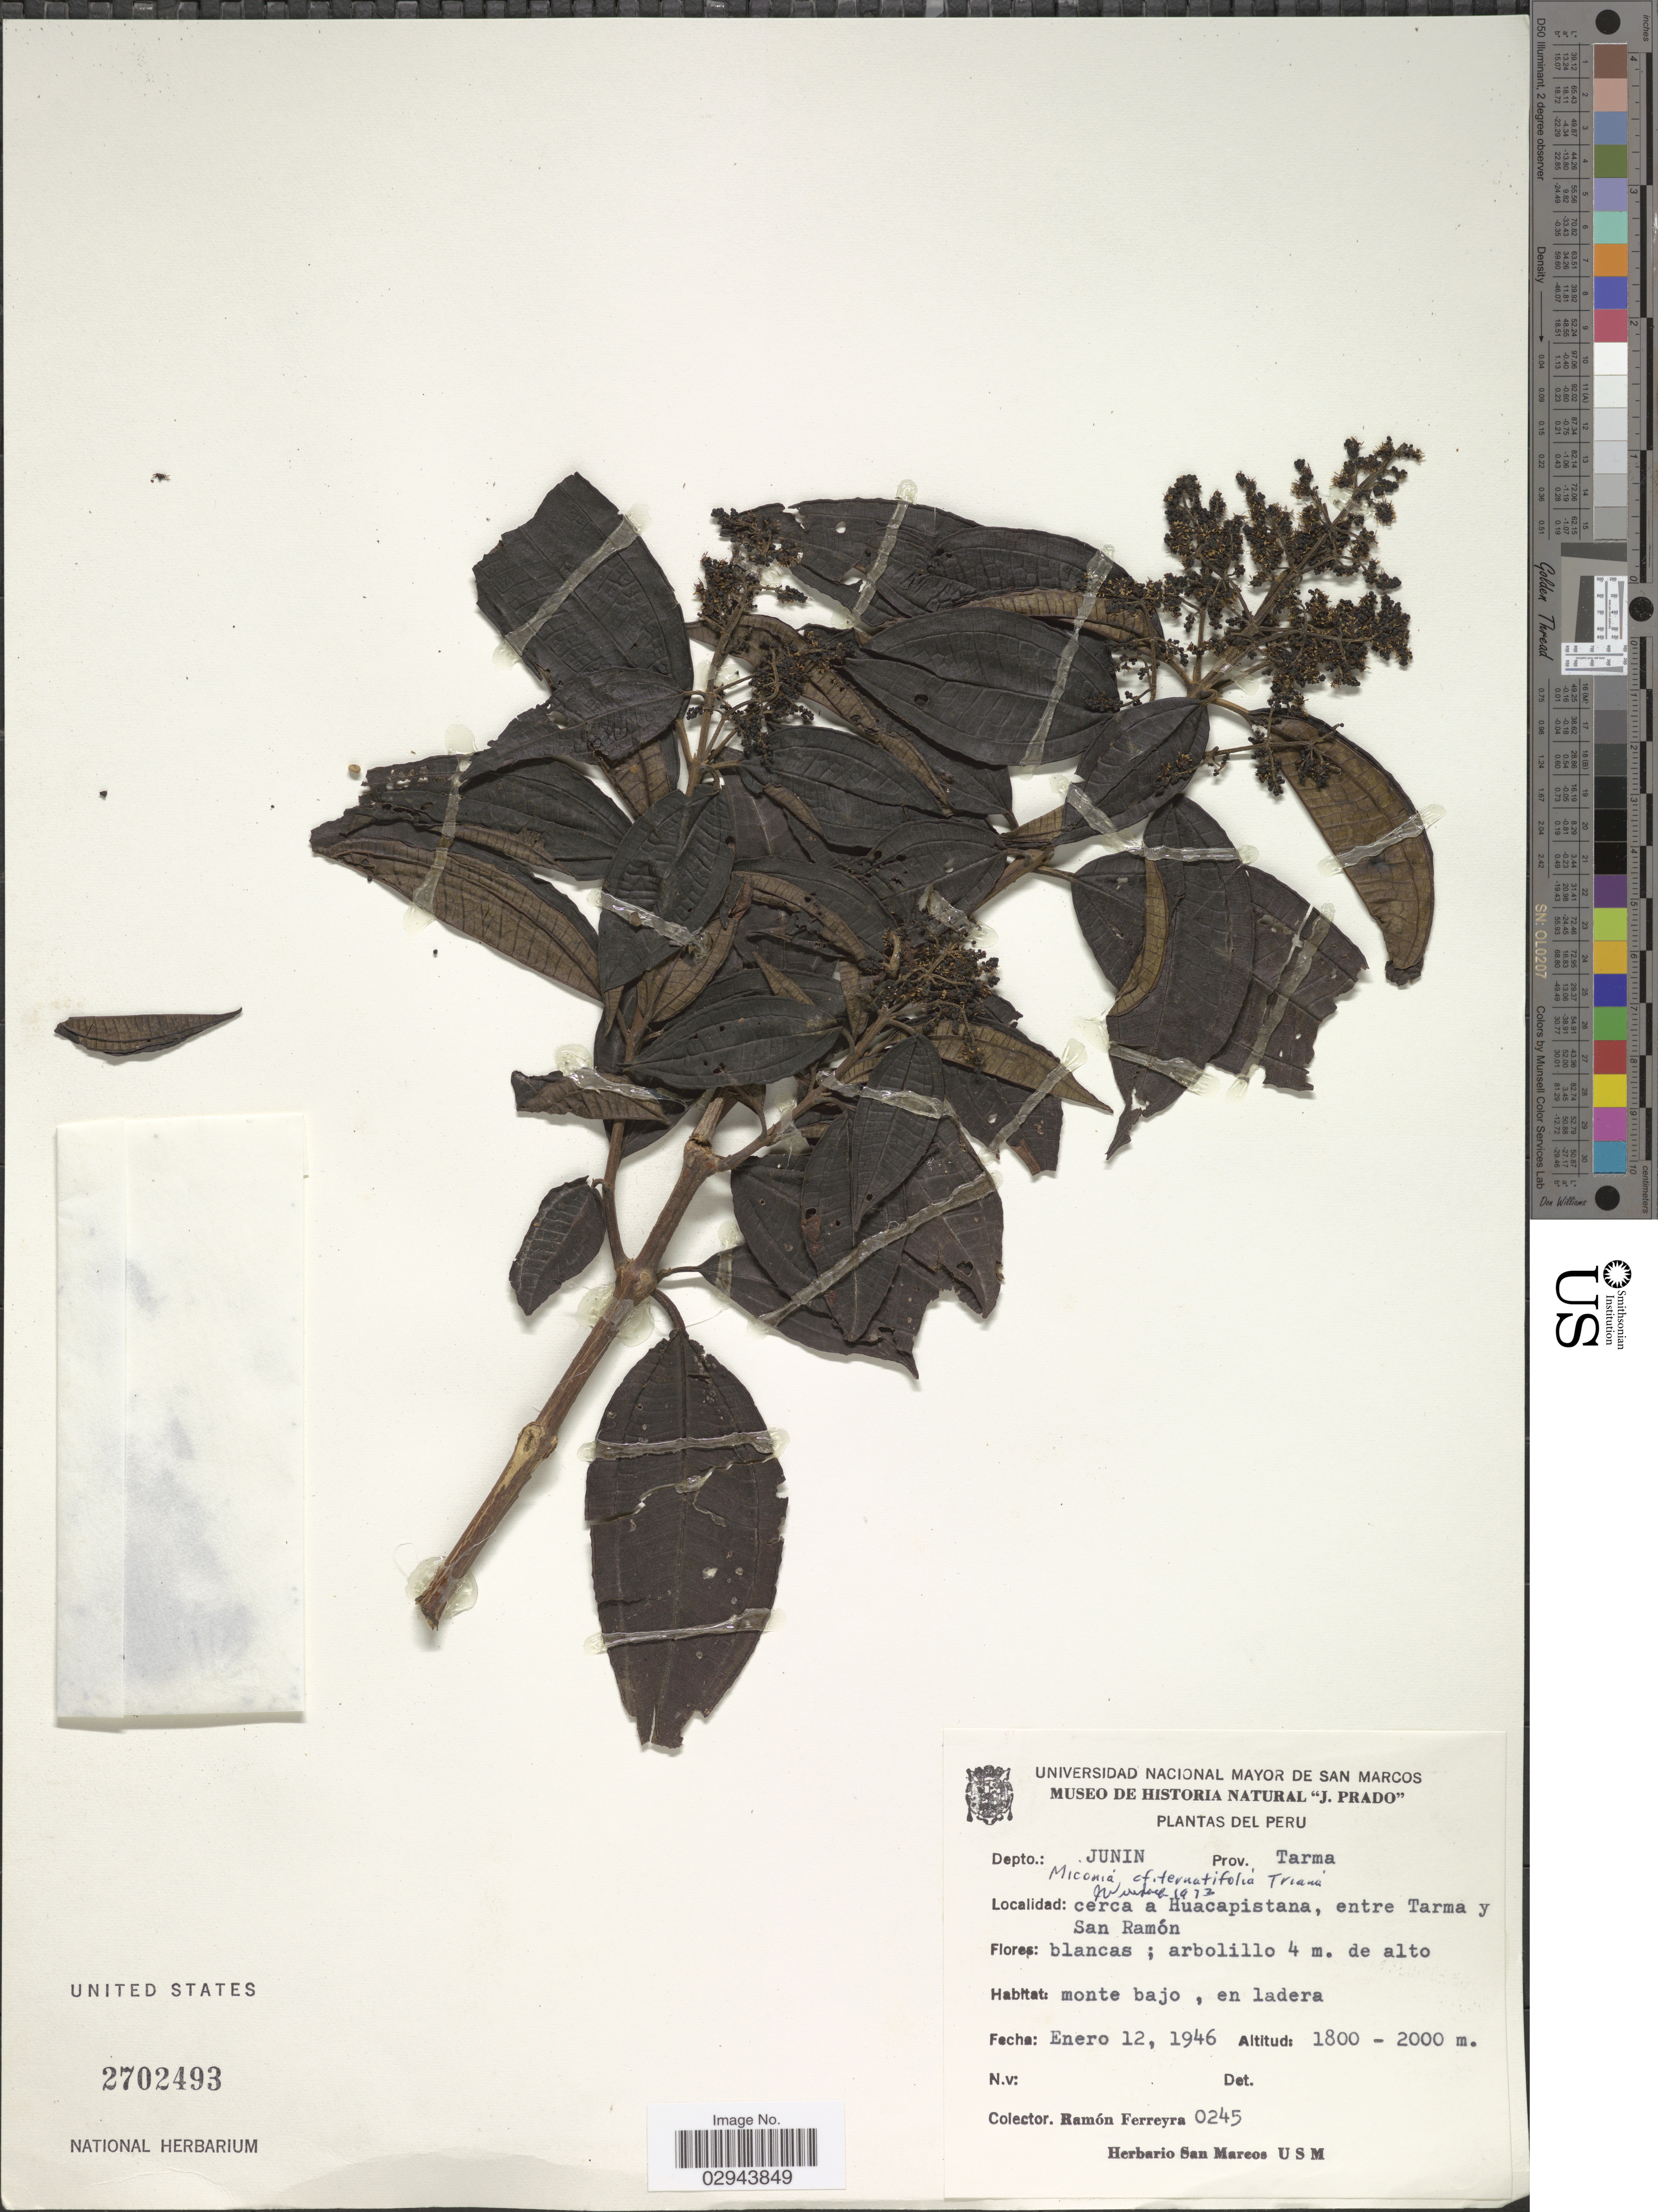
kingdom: Plantae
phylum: Tracheophyta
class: Magnoliopsida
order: Myrtales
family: Melastomataceae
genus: Miconia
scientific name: Miconia ternatifolia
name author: Triana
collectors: R. A. Ferreyra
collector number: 0245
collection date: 1946-01-12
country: Peru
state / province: Junín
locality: Depto. Junin. Prov. Tarma. Cerca a Huacapistana, entre Tarma y San Ramón.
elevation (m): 1800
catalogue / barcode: US 2702493